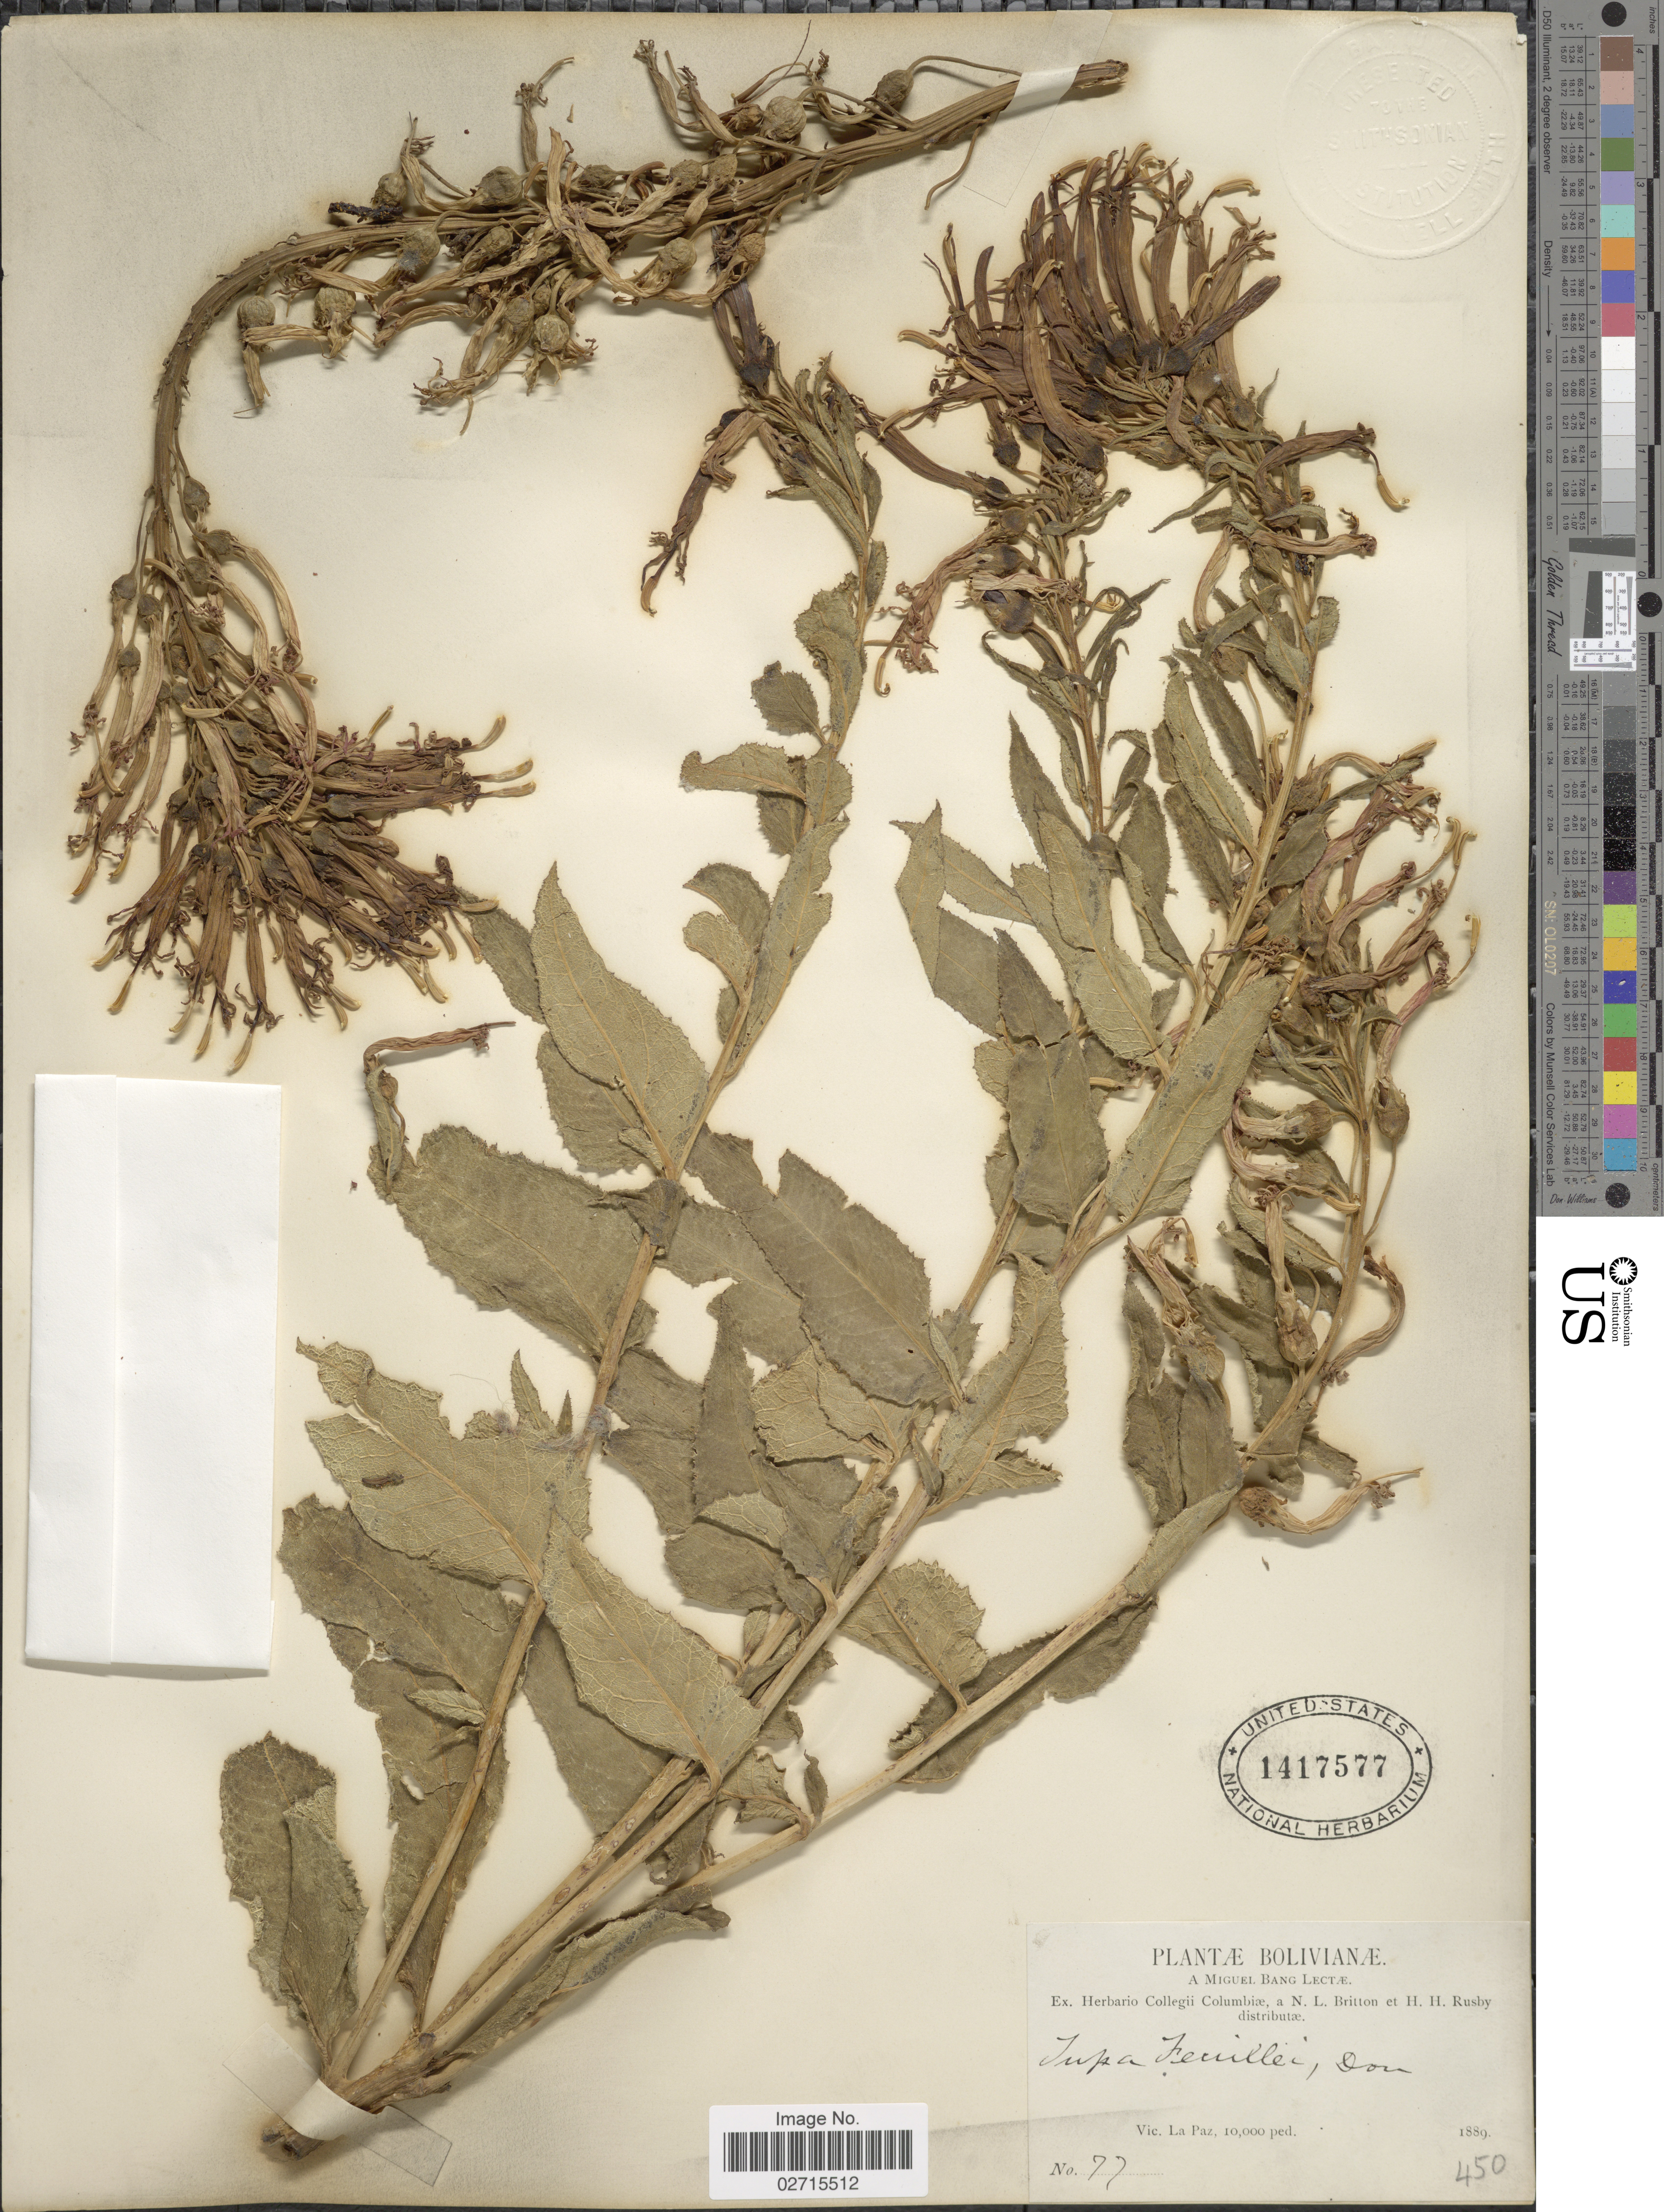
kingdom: Plantae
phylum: Tracheophyta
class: Magnoliopsida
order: Asterales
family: Campanulaceae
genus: Lobelia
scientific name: Lobelia feuillei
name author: (G. Don) G. Nicholson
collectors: M. Bang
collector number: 77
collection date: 1889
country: Bolivia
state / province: La Paz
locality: Vic. La Paz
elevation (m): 3048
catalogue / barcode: US 1417577